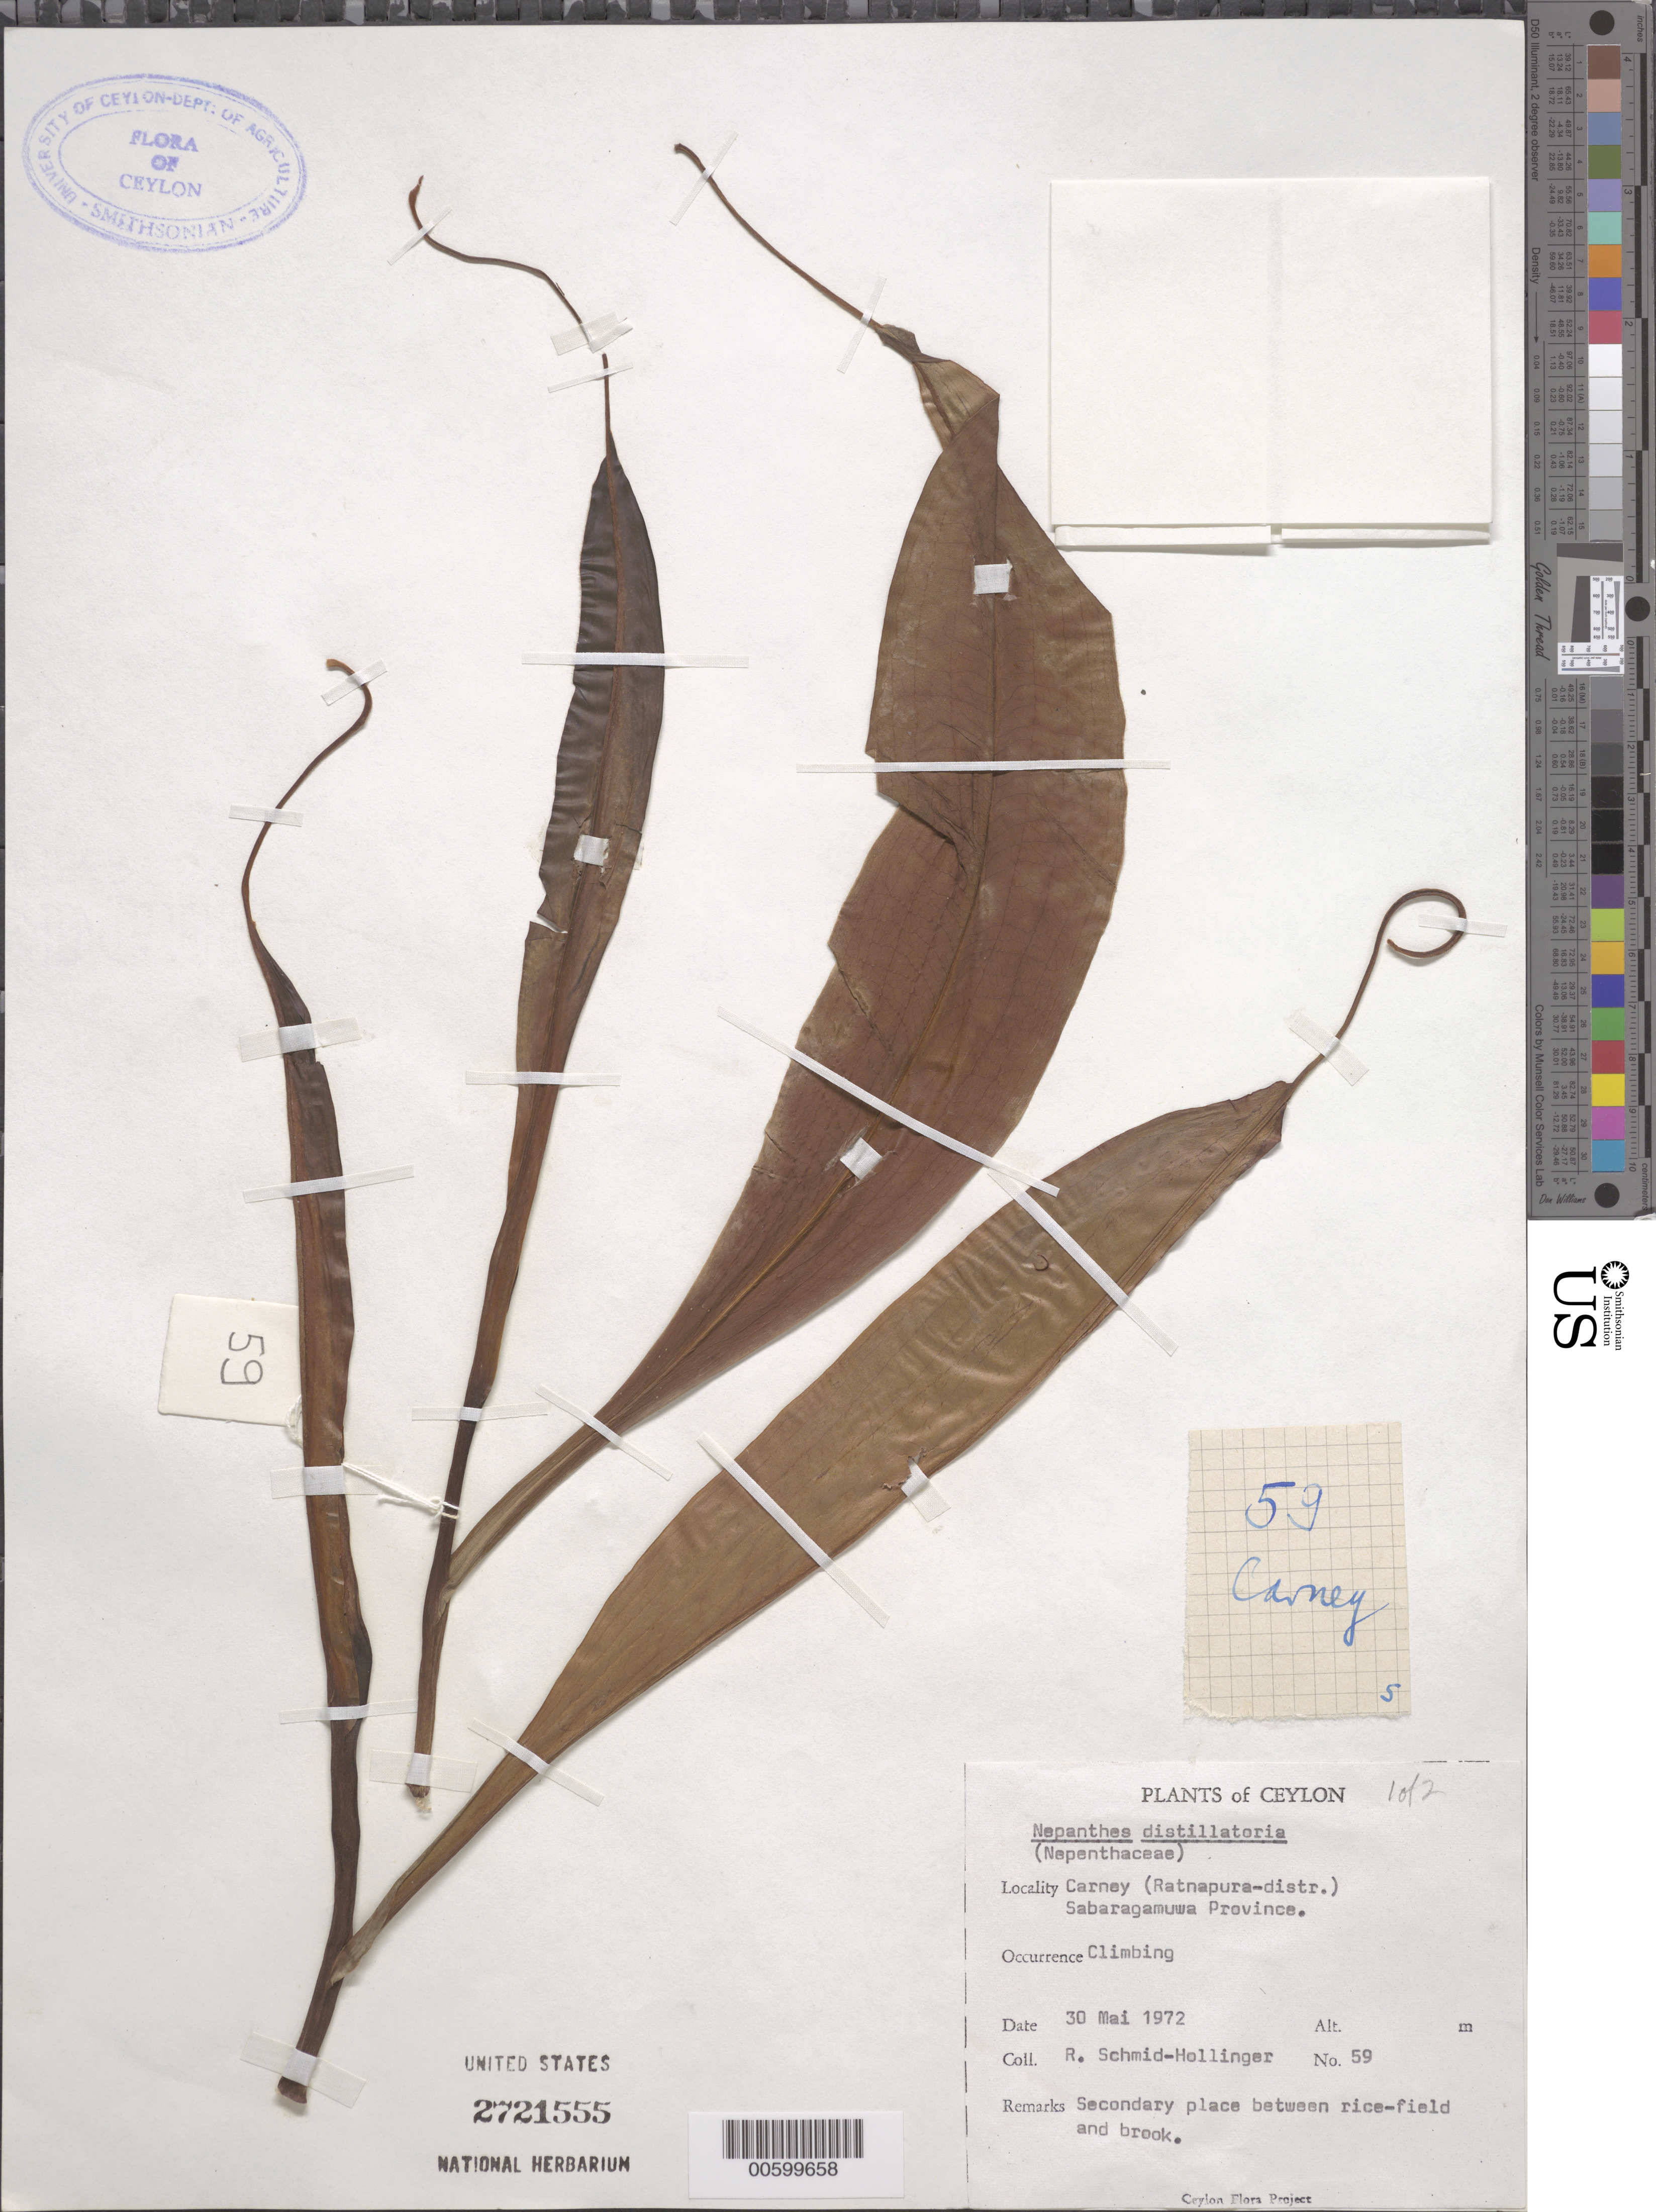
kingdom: Plantae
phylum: Tracheophyta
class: Magnoliopsida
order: Caryophyllales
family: Nepenthaceae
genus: Nepenthes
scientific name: Nepenthes distillatoria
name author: L.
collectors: R. Schmid-Hollinger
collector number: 59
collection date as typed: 30 May 1972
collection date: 1972-05-30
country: Sri Lanka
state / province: Sabaragamuwa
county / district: Ratnapura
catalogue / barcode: US 2721555